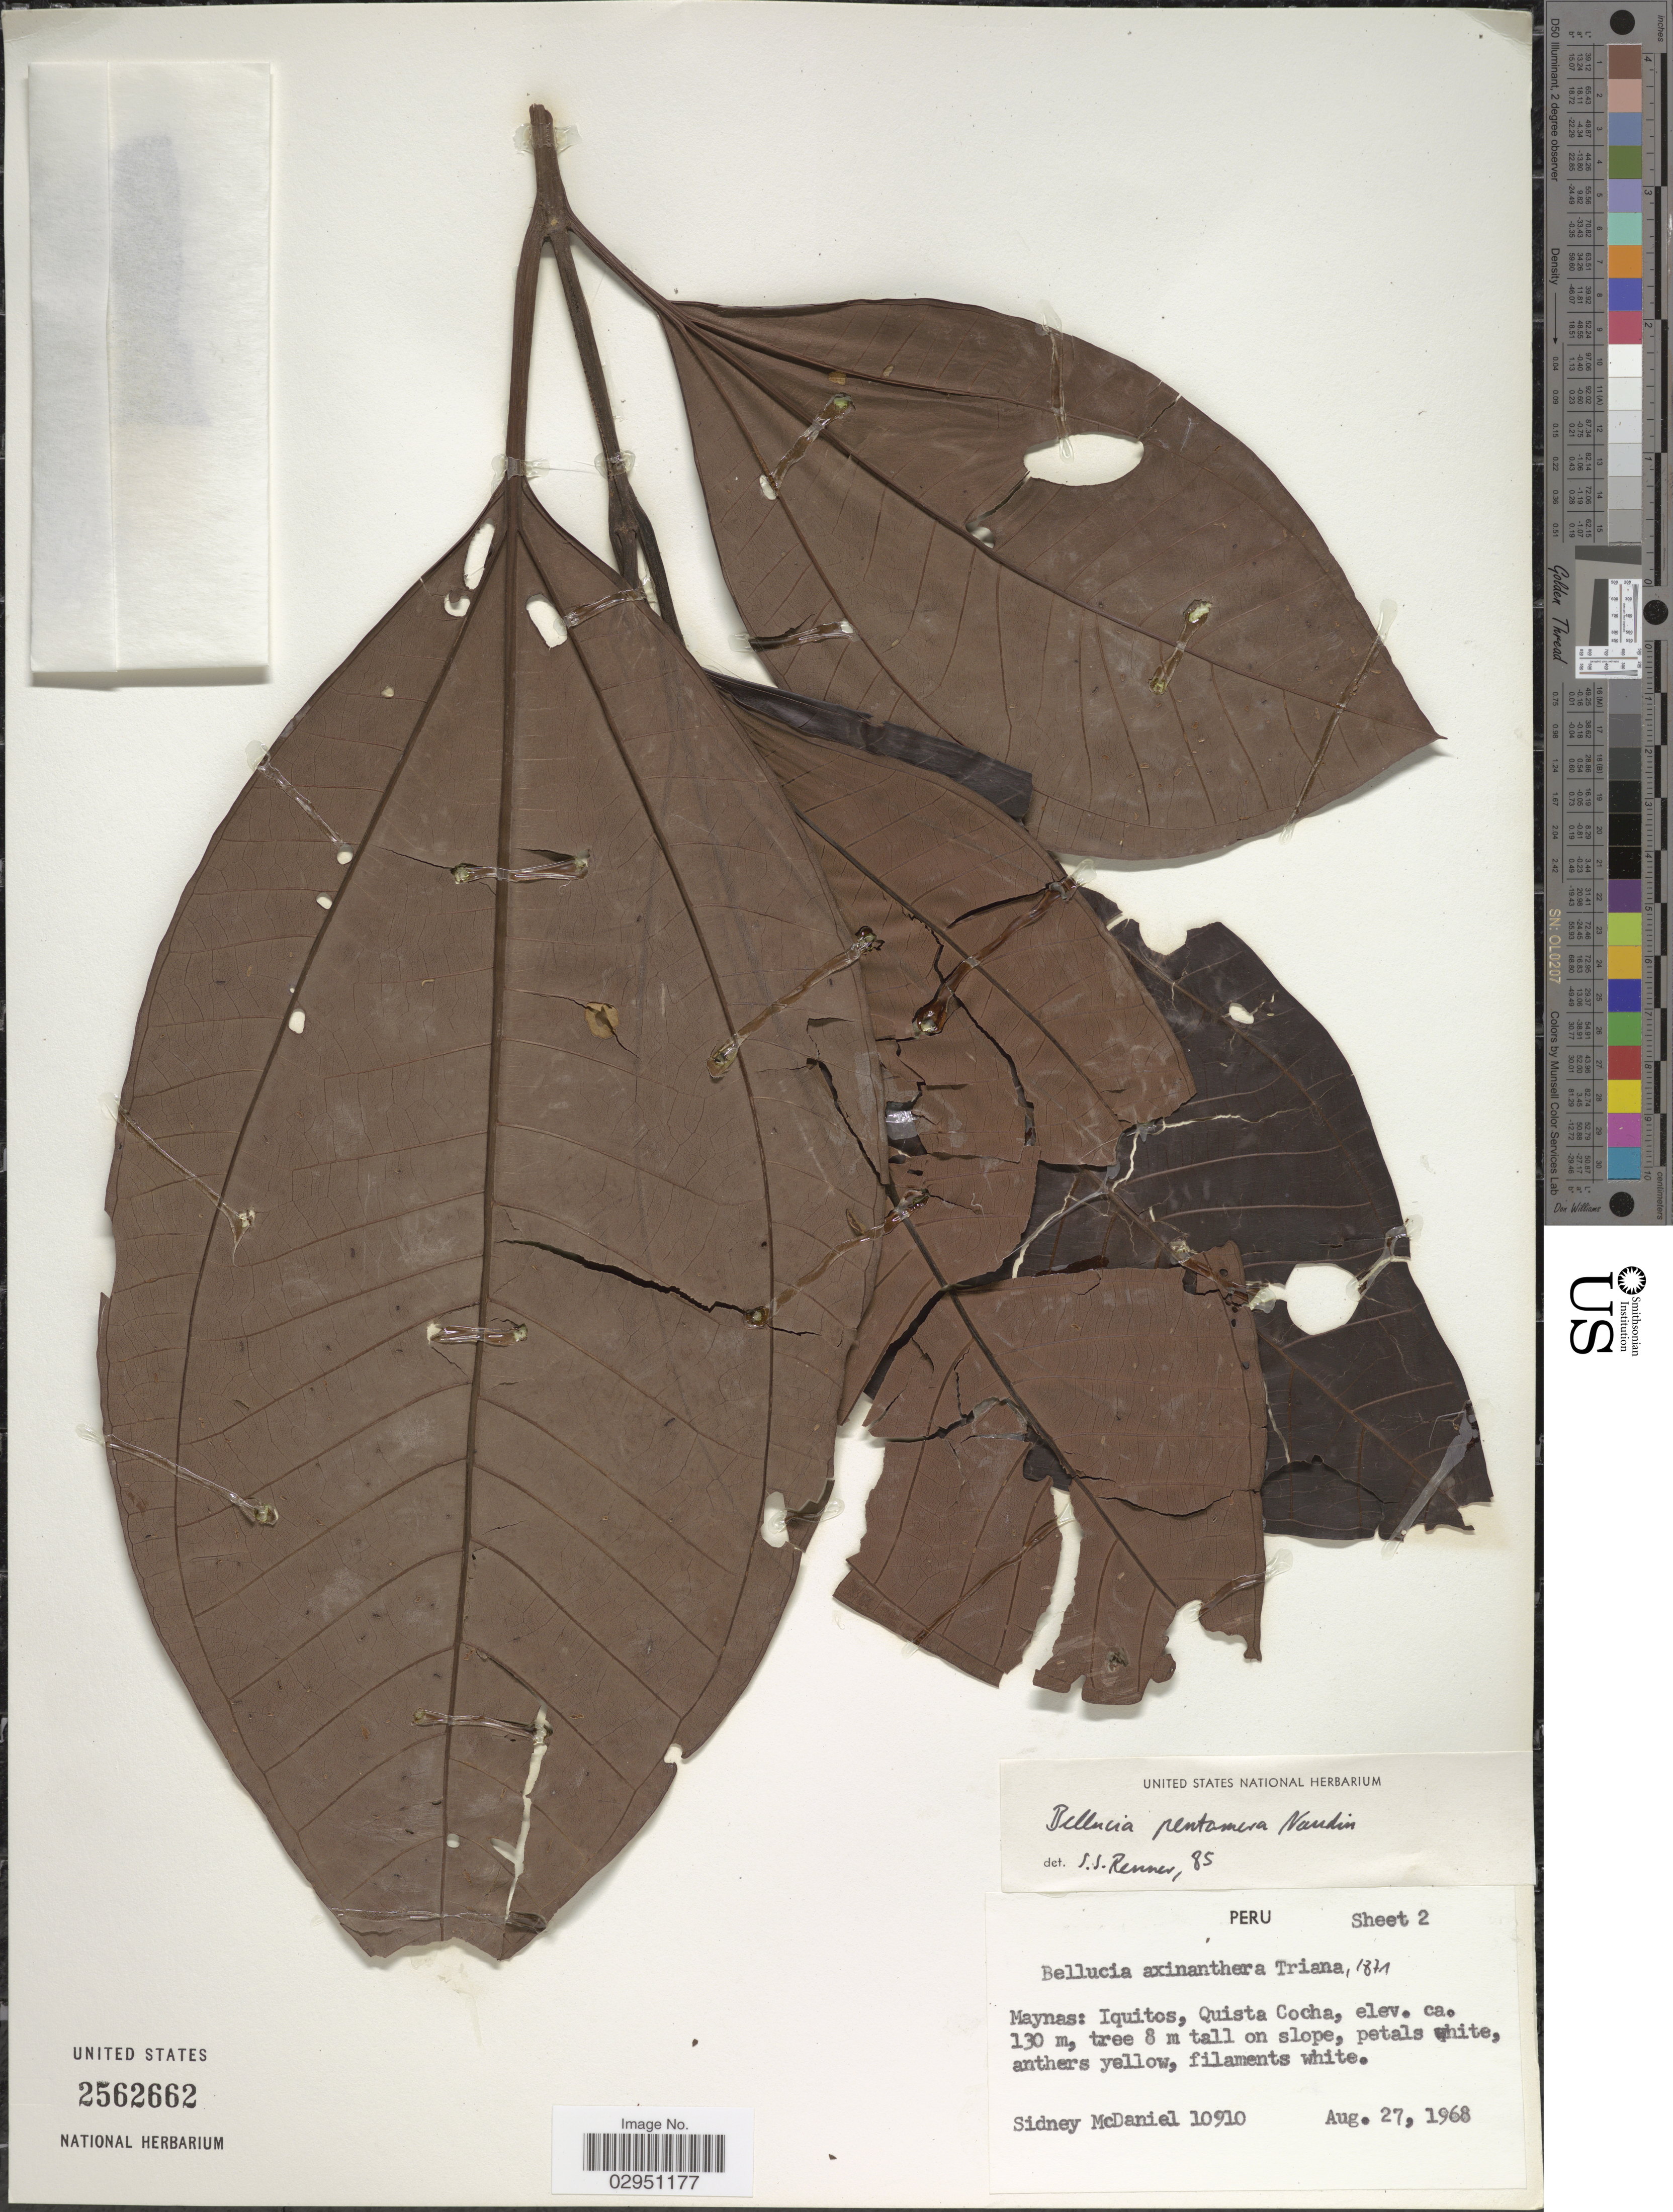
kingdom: Plantae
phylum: Tracheophyta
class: Magnoliopsida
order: Myrtales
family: Melastomataceae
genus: Bellucia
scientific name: Bellucia pentamera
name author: Naudin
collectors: S. McDaniel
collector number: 10910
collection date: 1968-08-27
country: Peru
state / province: Loreto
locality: Maynas: Iquitos, Quista Cocha.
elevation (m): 130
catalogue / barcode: US 2562662